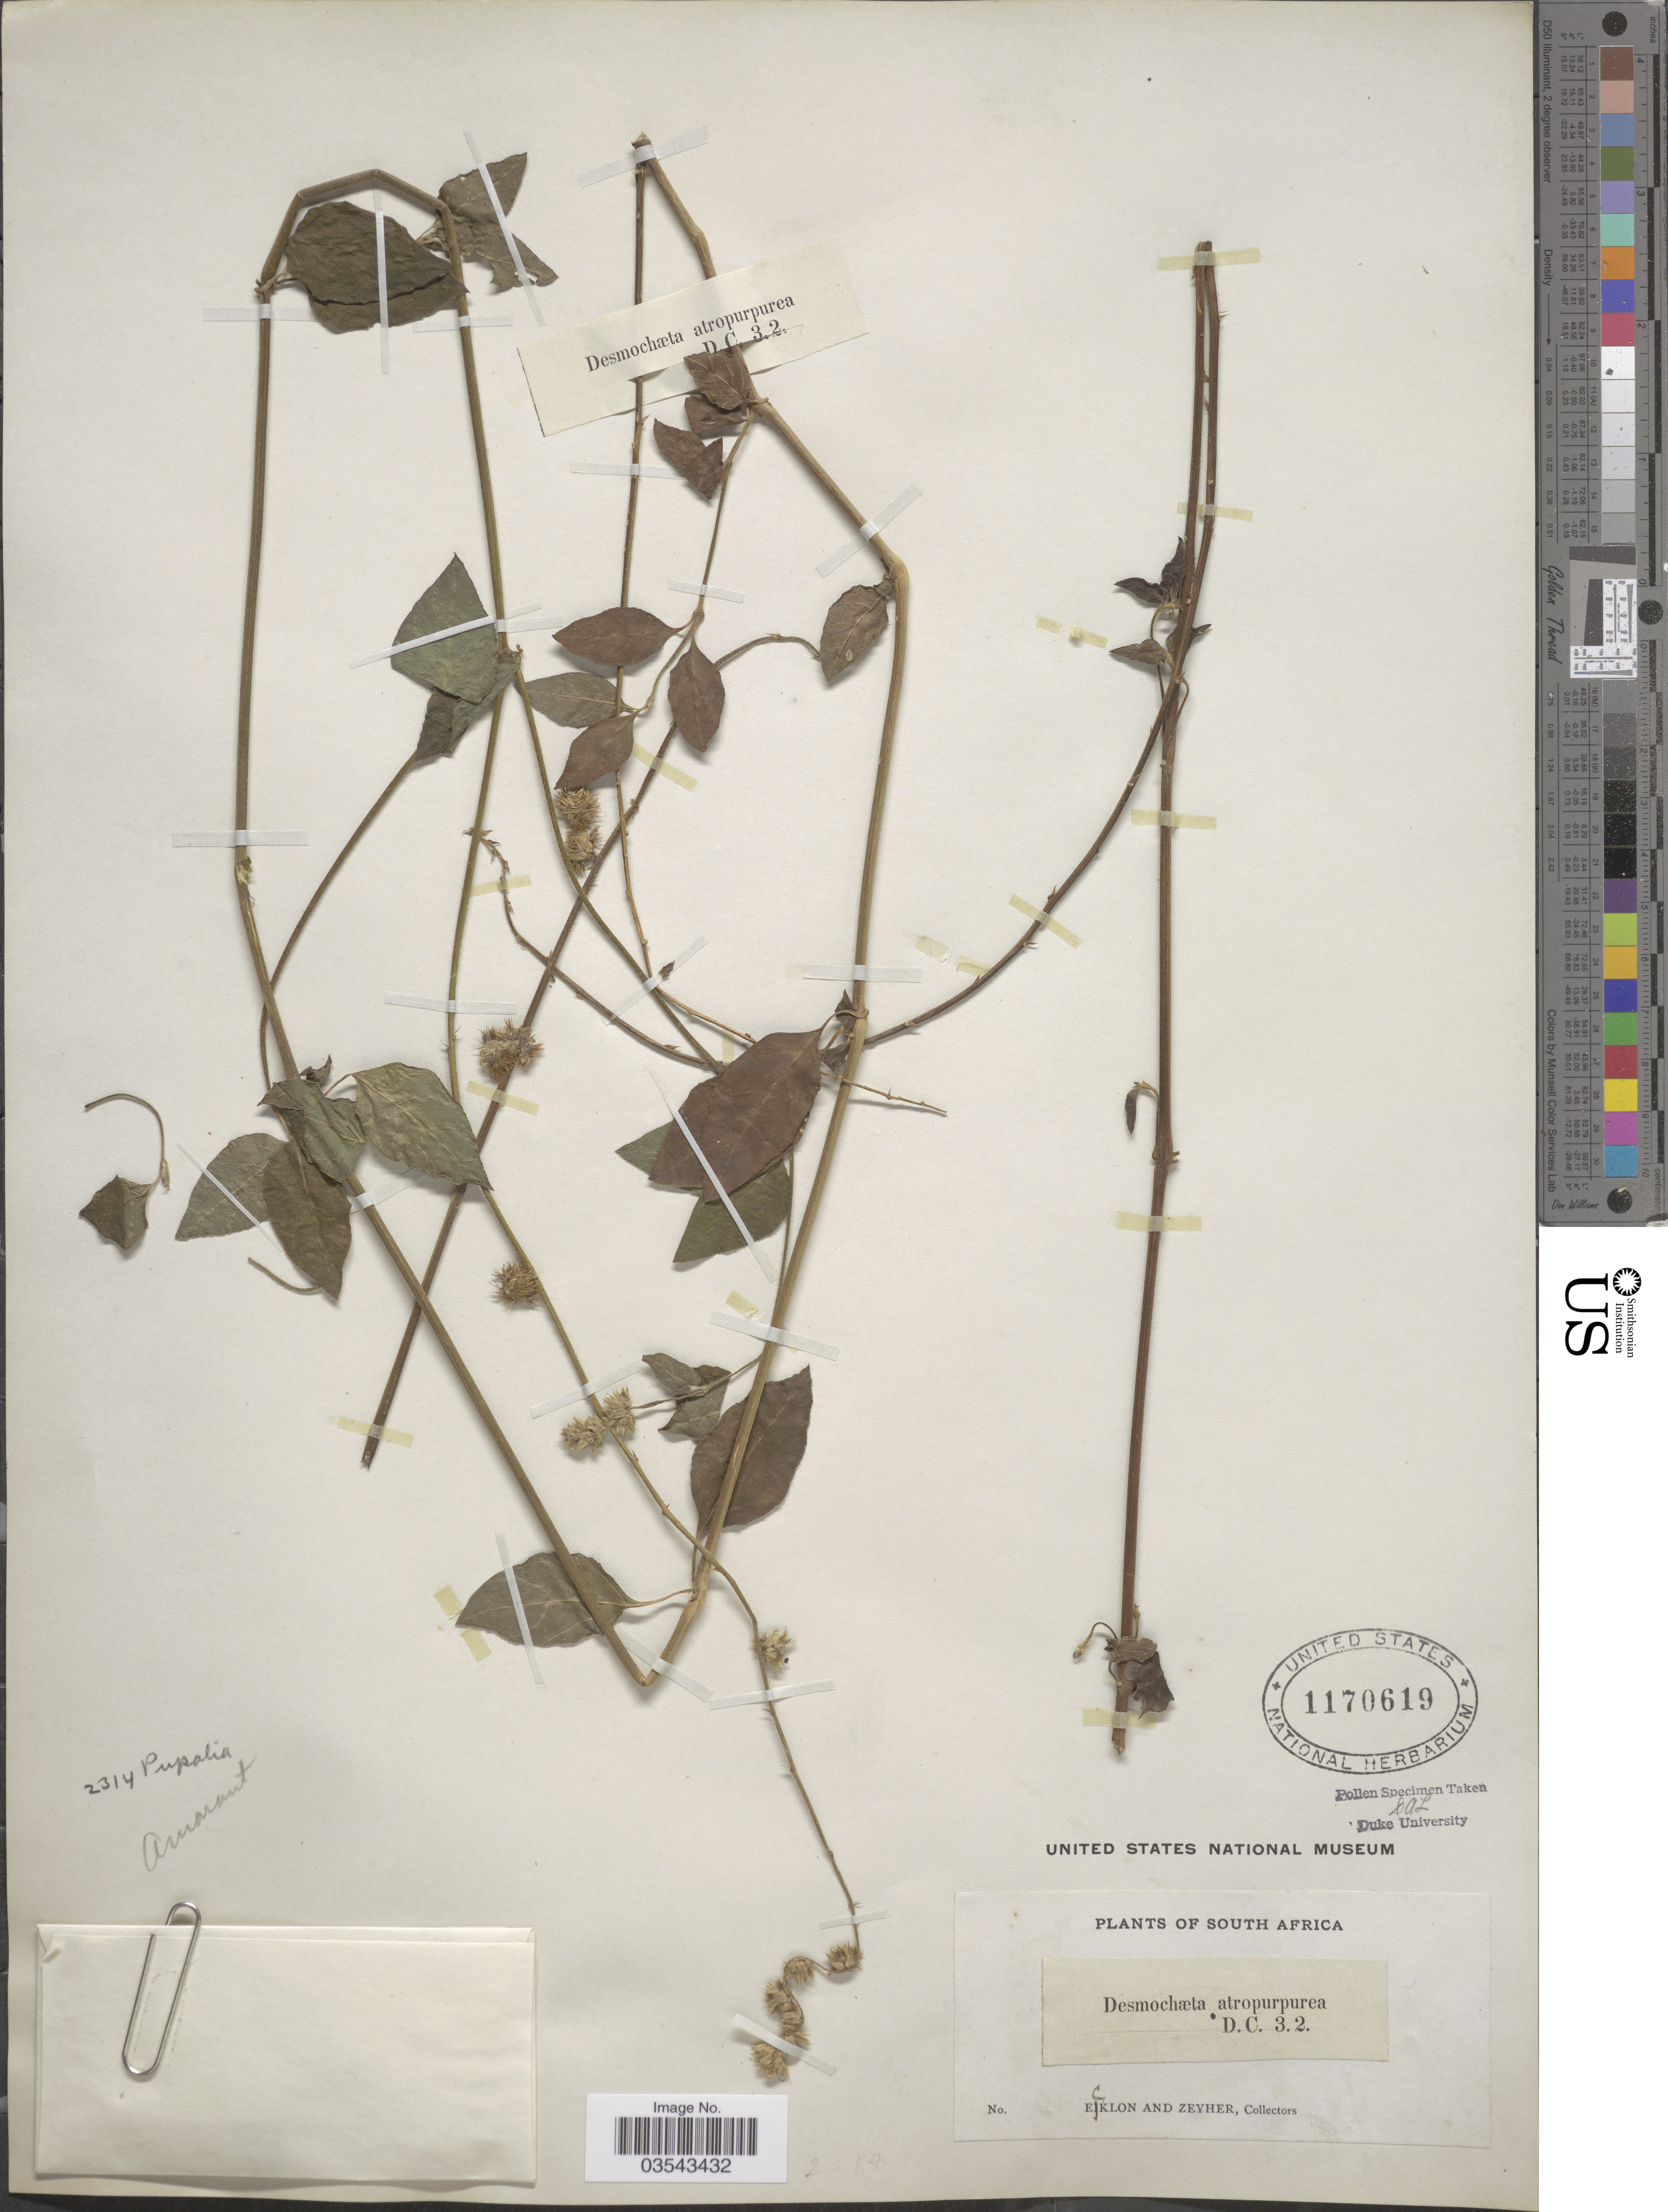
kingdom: Plantae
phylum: Tracheophyta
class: Magnoliopsida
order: Caryophyllales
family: Amaranthaceae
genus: Pupalia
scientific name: Pupalia atropurpurea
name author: (Lam.) Moq.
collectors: -. Ecklon & -. Zeyher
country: South Africa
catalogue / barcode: US 1170619